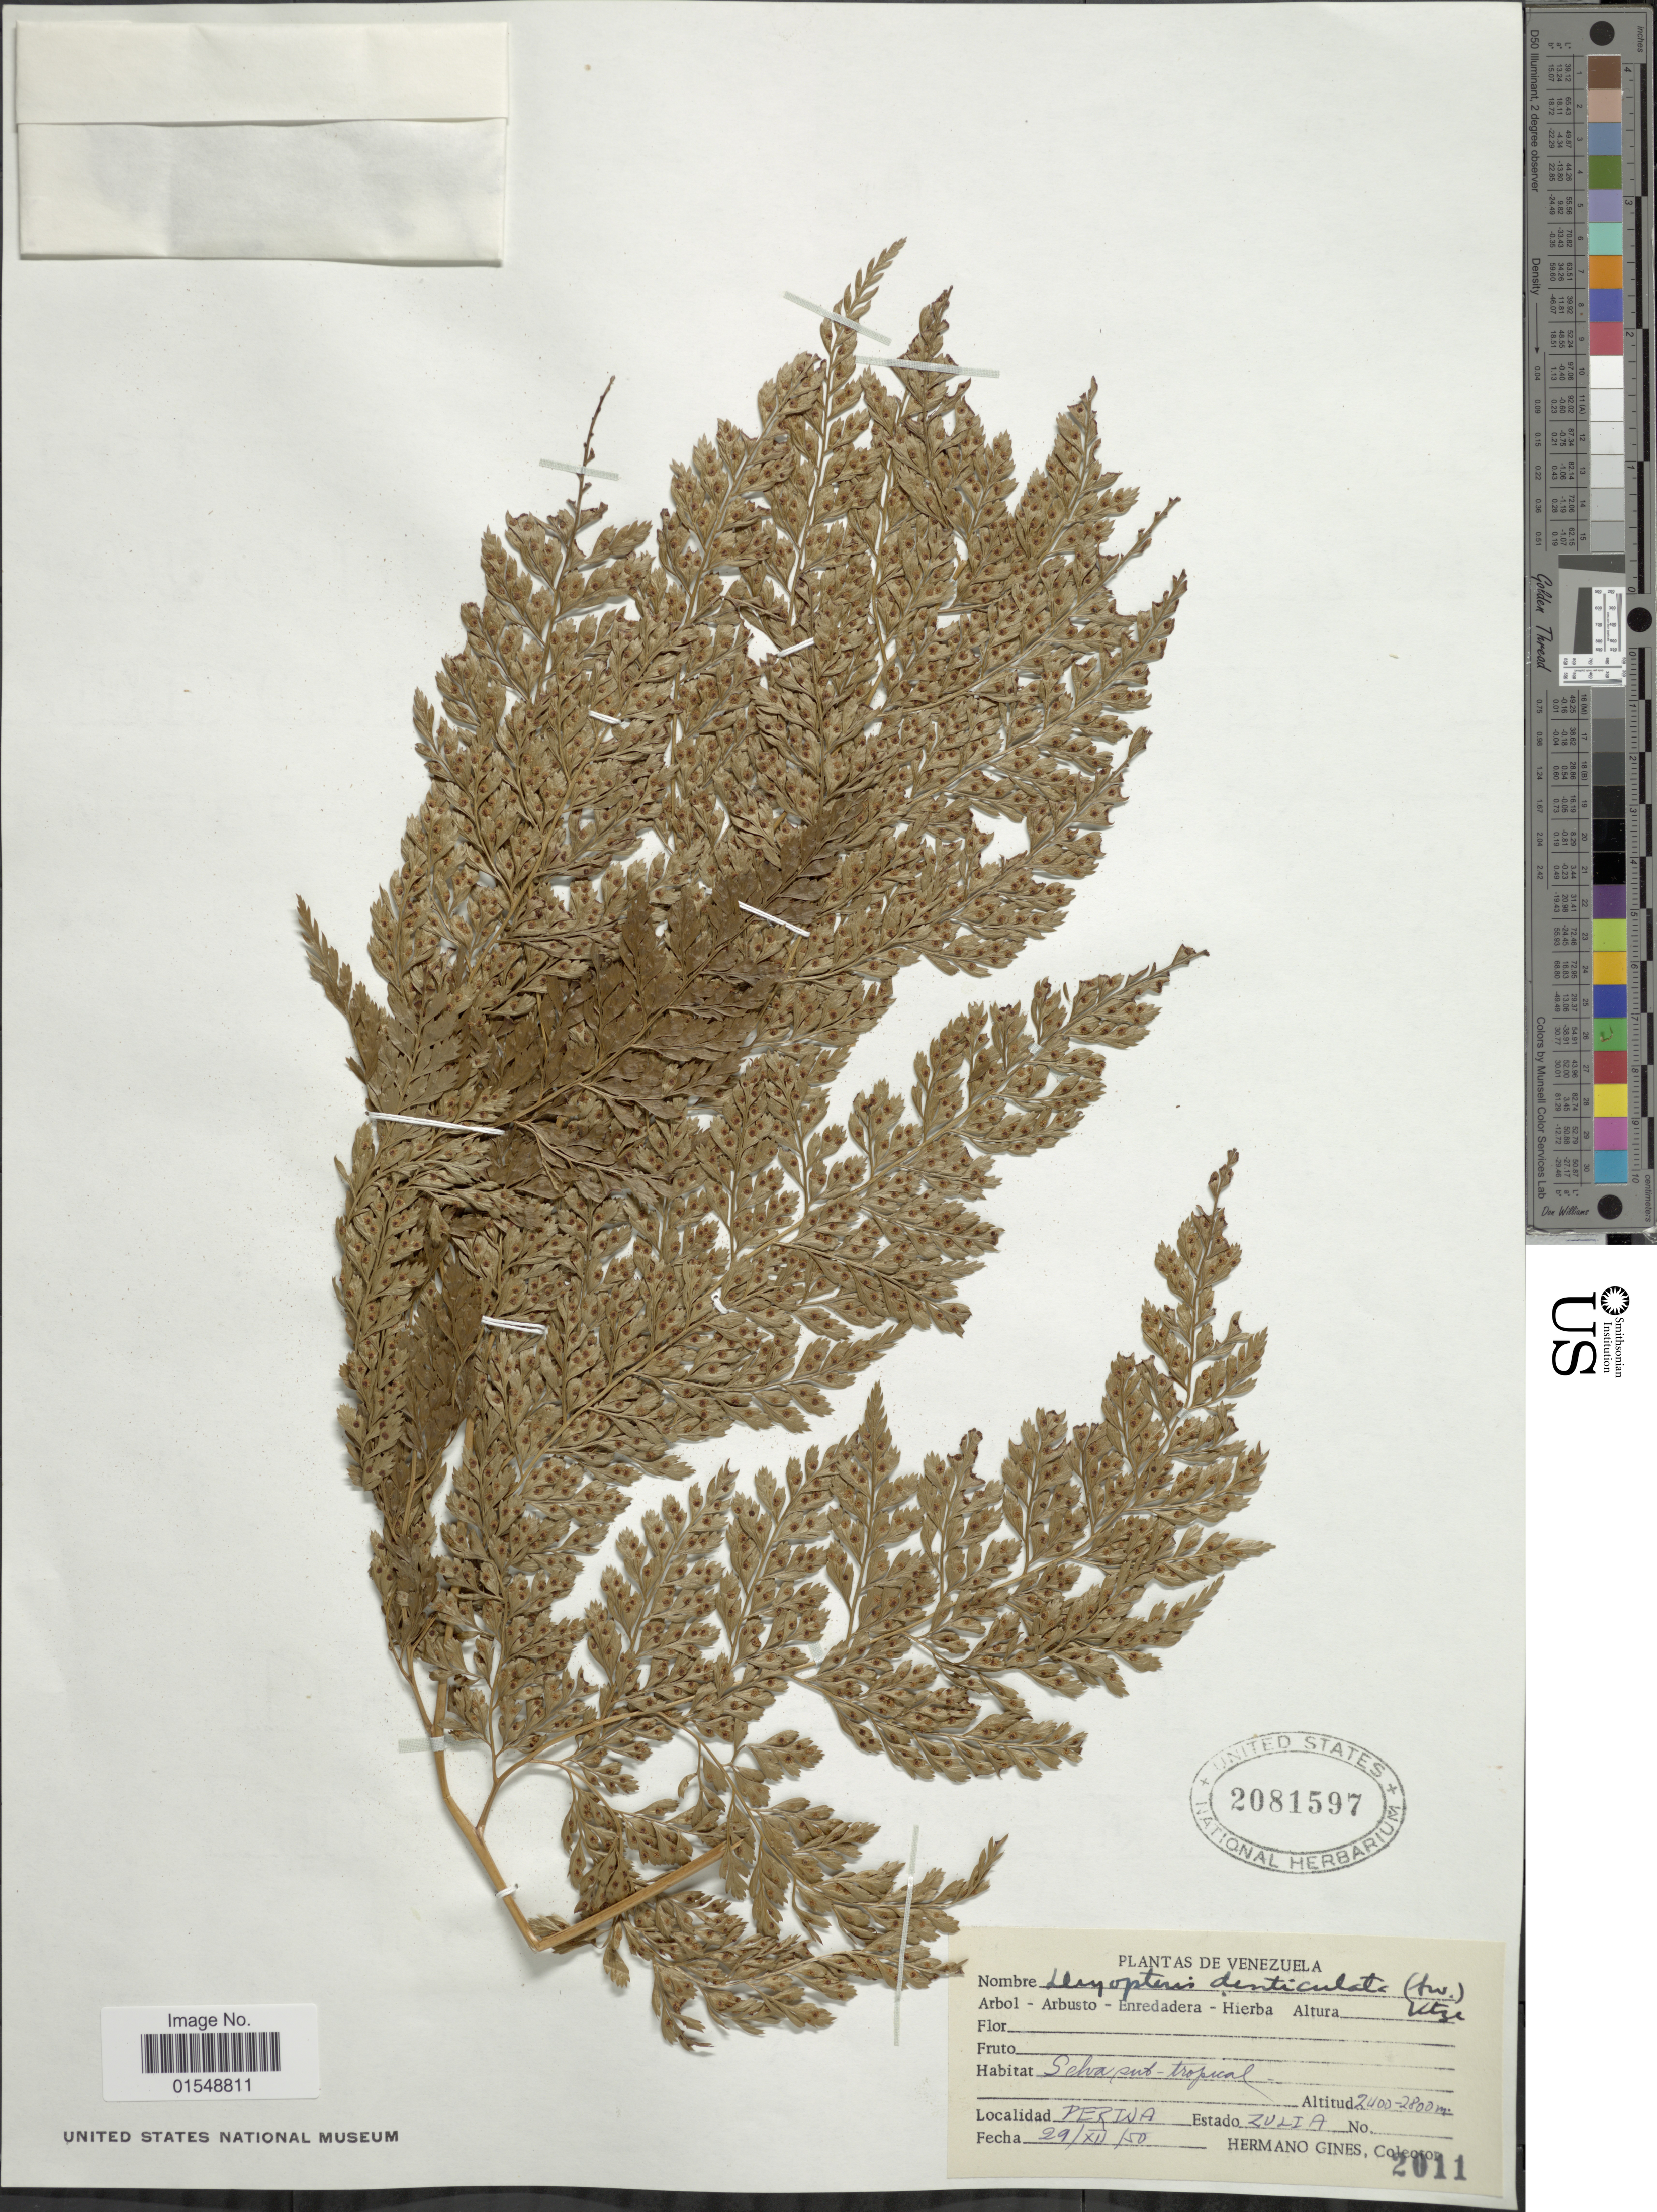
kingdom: Plantae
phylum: Tracheophyta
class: Polypodiopsida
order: Polypodiales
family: Dryopteridaceae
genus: Arachniodes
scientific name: Arachniodes denticulata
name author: (Sw.) Ching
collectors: Bro. Gines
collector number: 2011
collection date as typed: Transcribed d/m/y: 29/12/50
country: Venezuela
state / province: Zulia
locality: Perija, selva sub-tropical [sub-tropical jungle]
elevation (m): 2400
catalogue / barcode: US 2081597